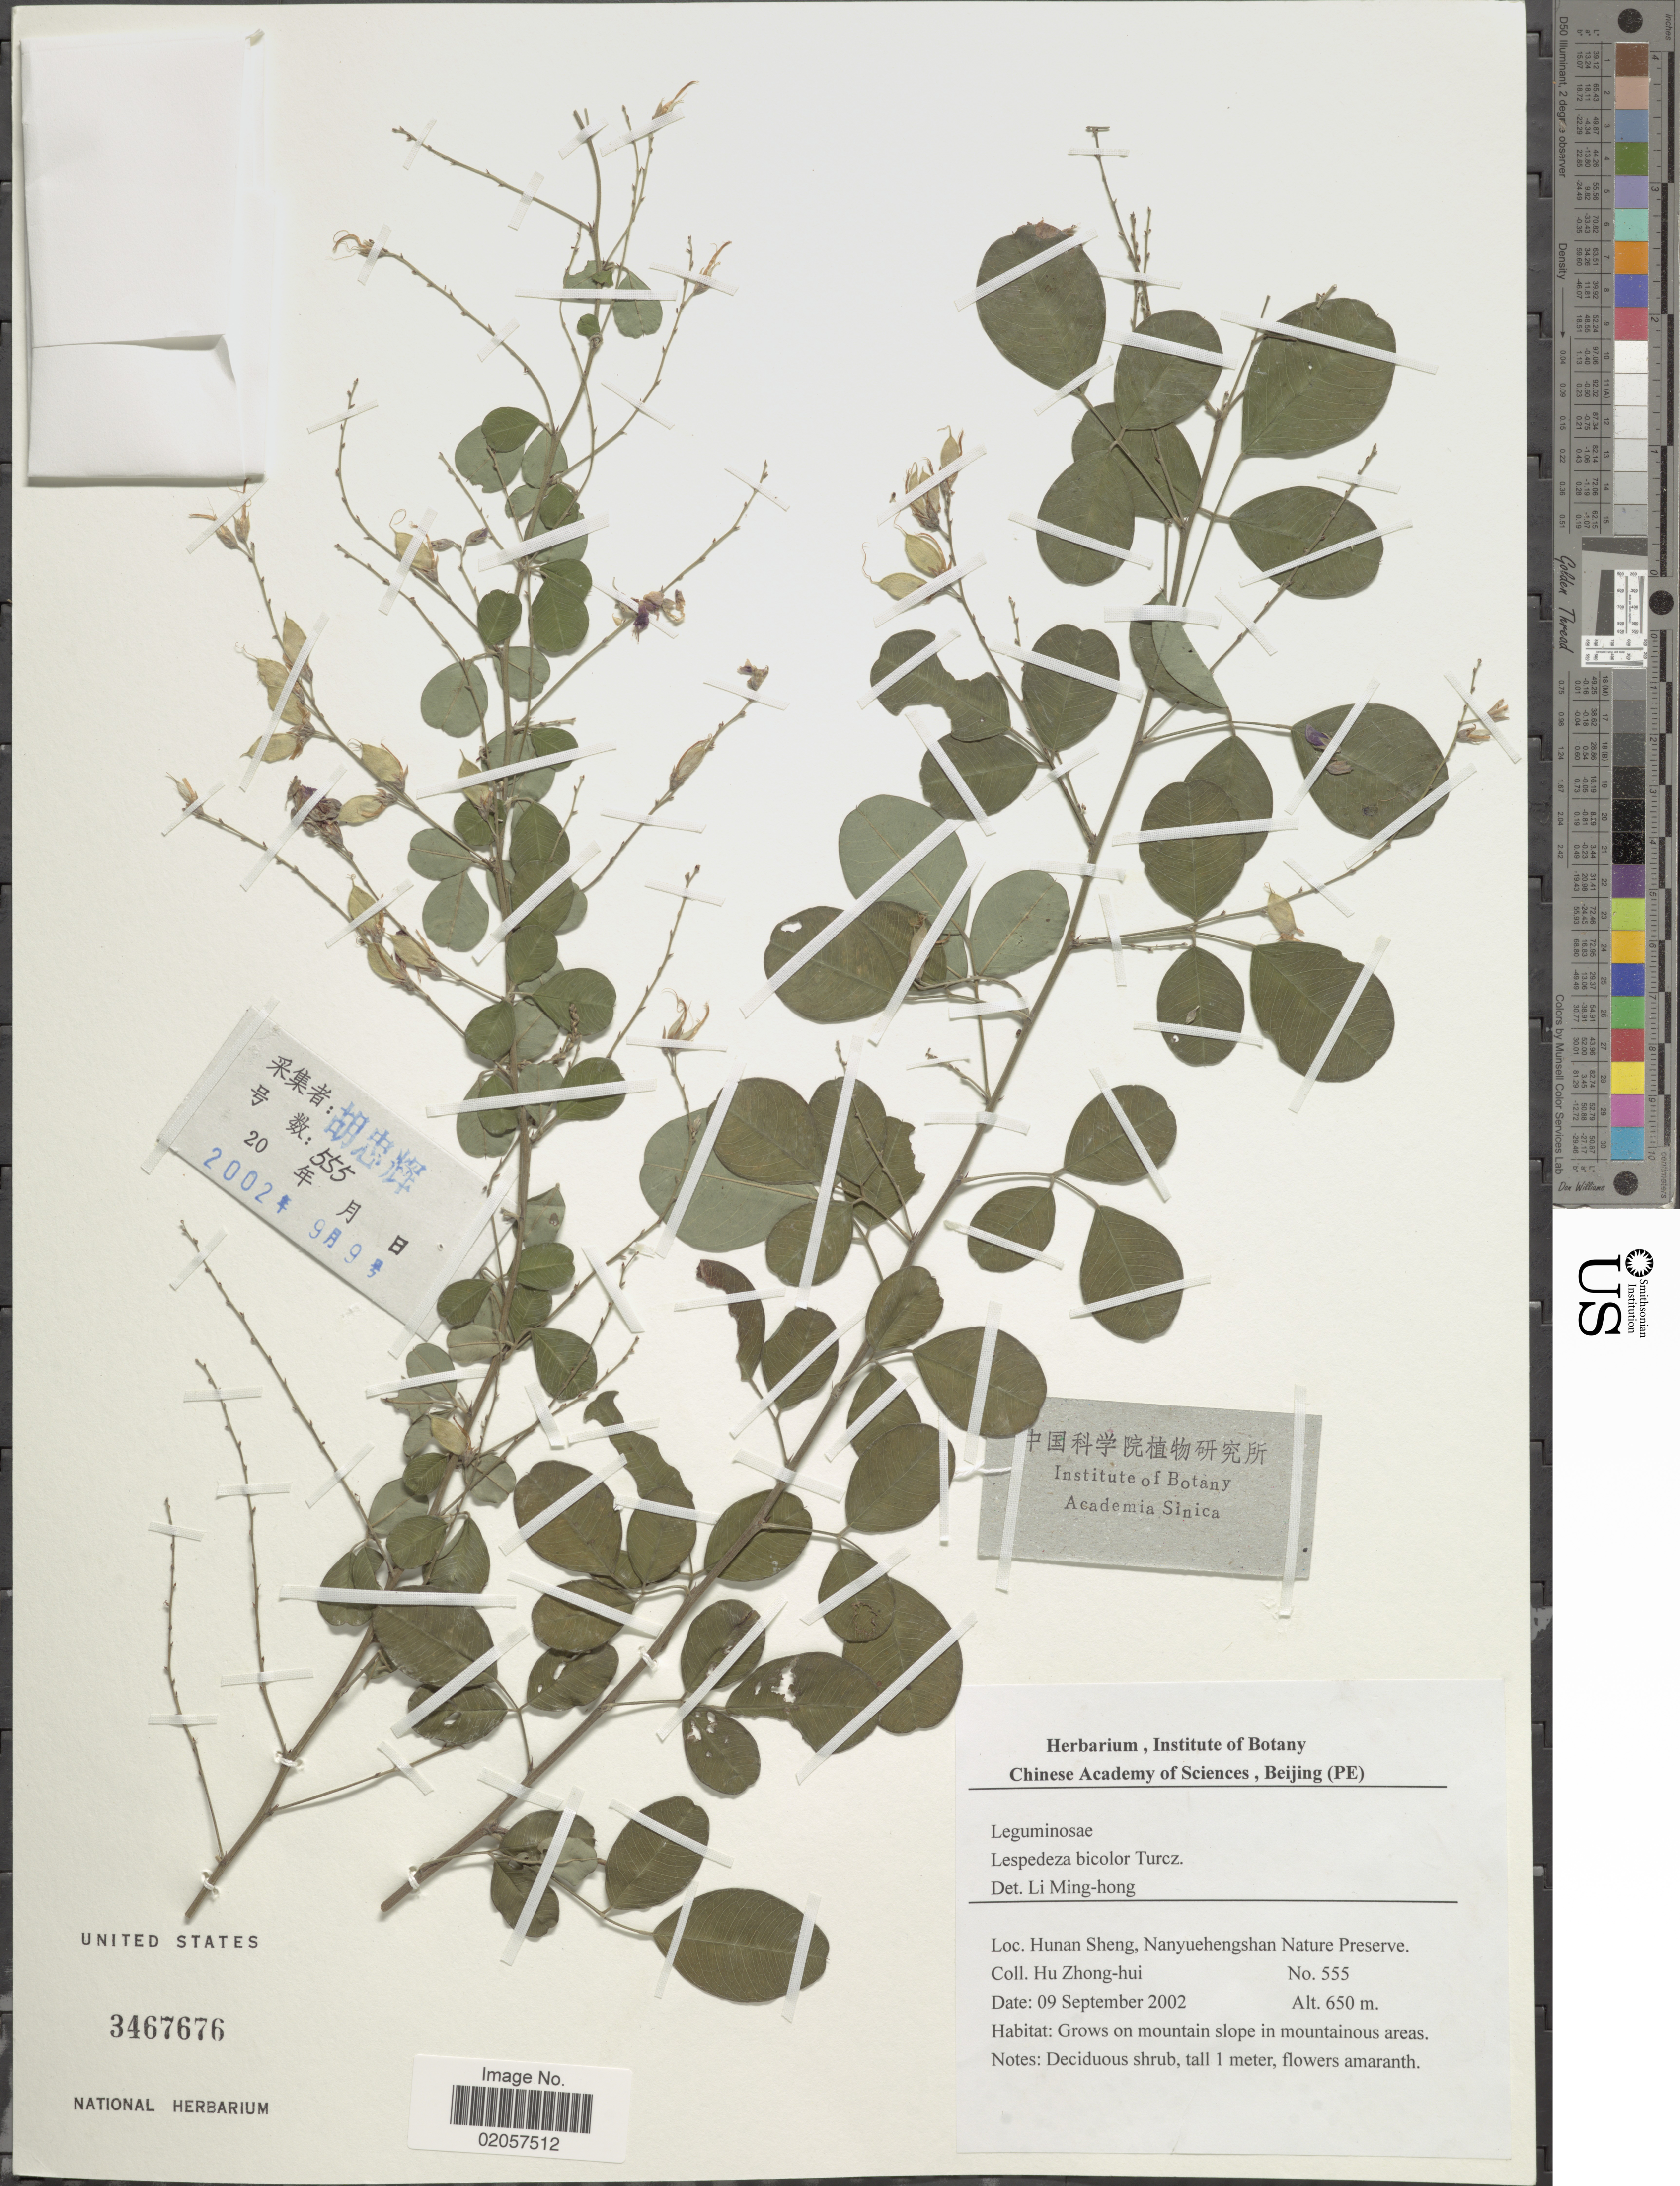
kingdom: Plantae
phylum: Tracheophyta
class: Magnoliopsida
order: Fabales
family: Fabaceae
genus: Lespedeza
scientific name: Lespedeza bicolor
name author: Turcz.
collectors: Z. H. Hu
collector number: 555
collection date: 2002-09-09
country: China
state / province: Hunan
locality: Hunan Sheng, Nanyuehengshan Nature Preserve.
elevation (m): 650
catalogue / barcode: US 3467676